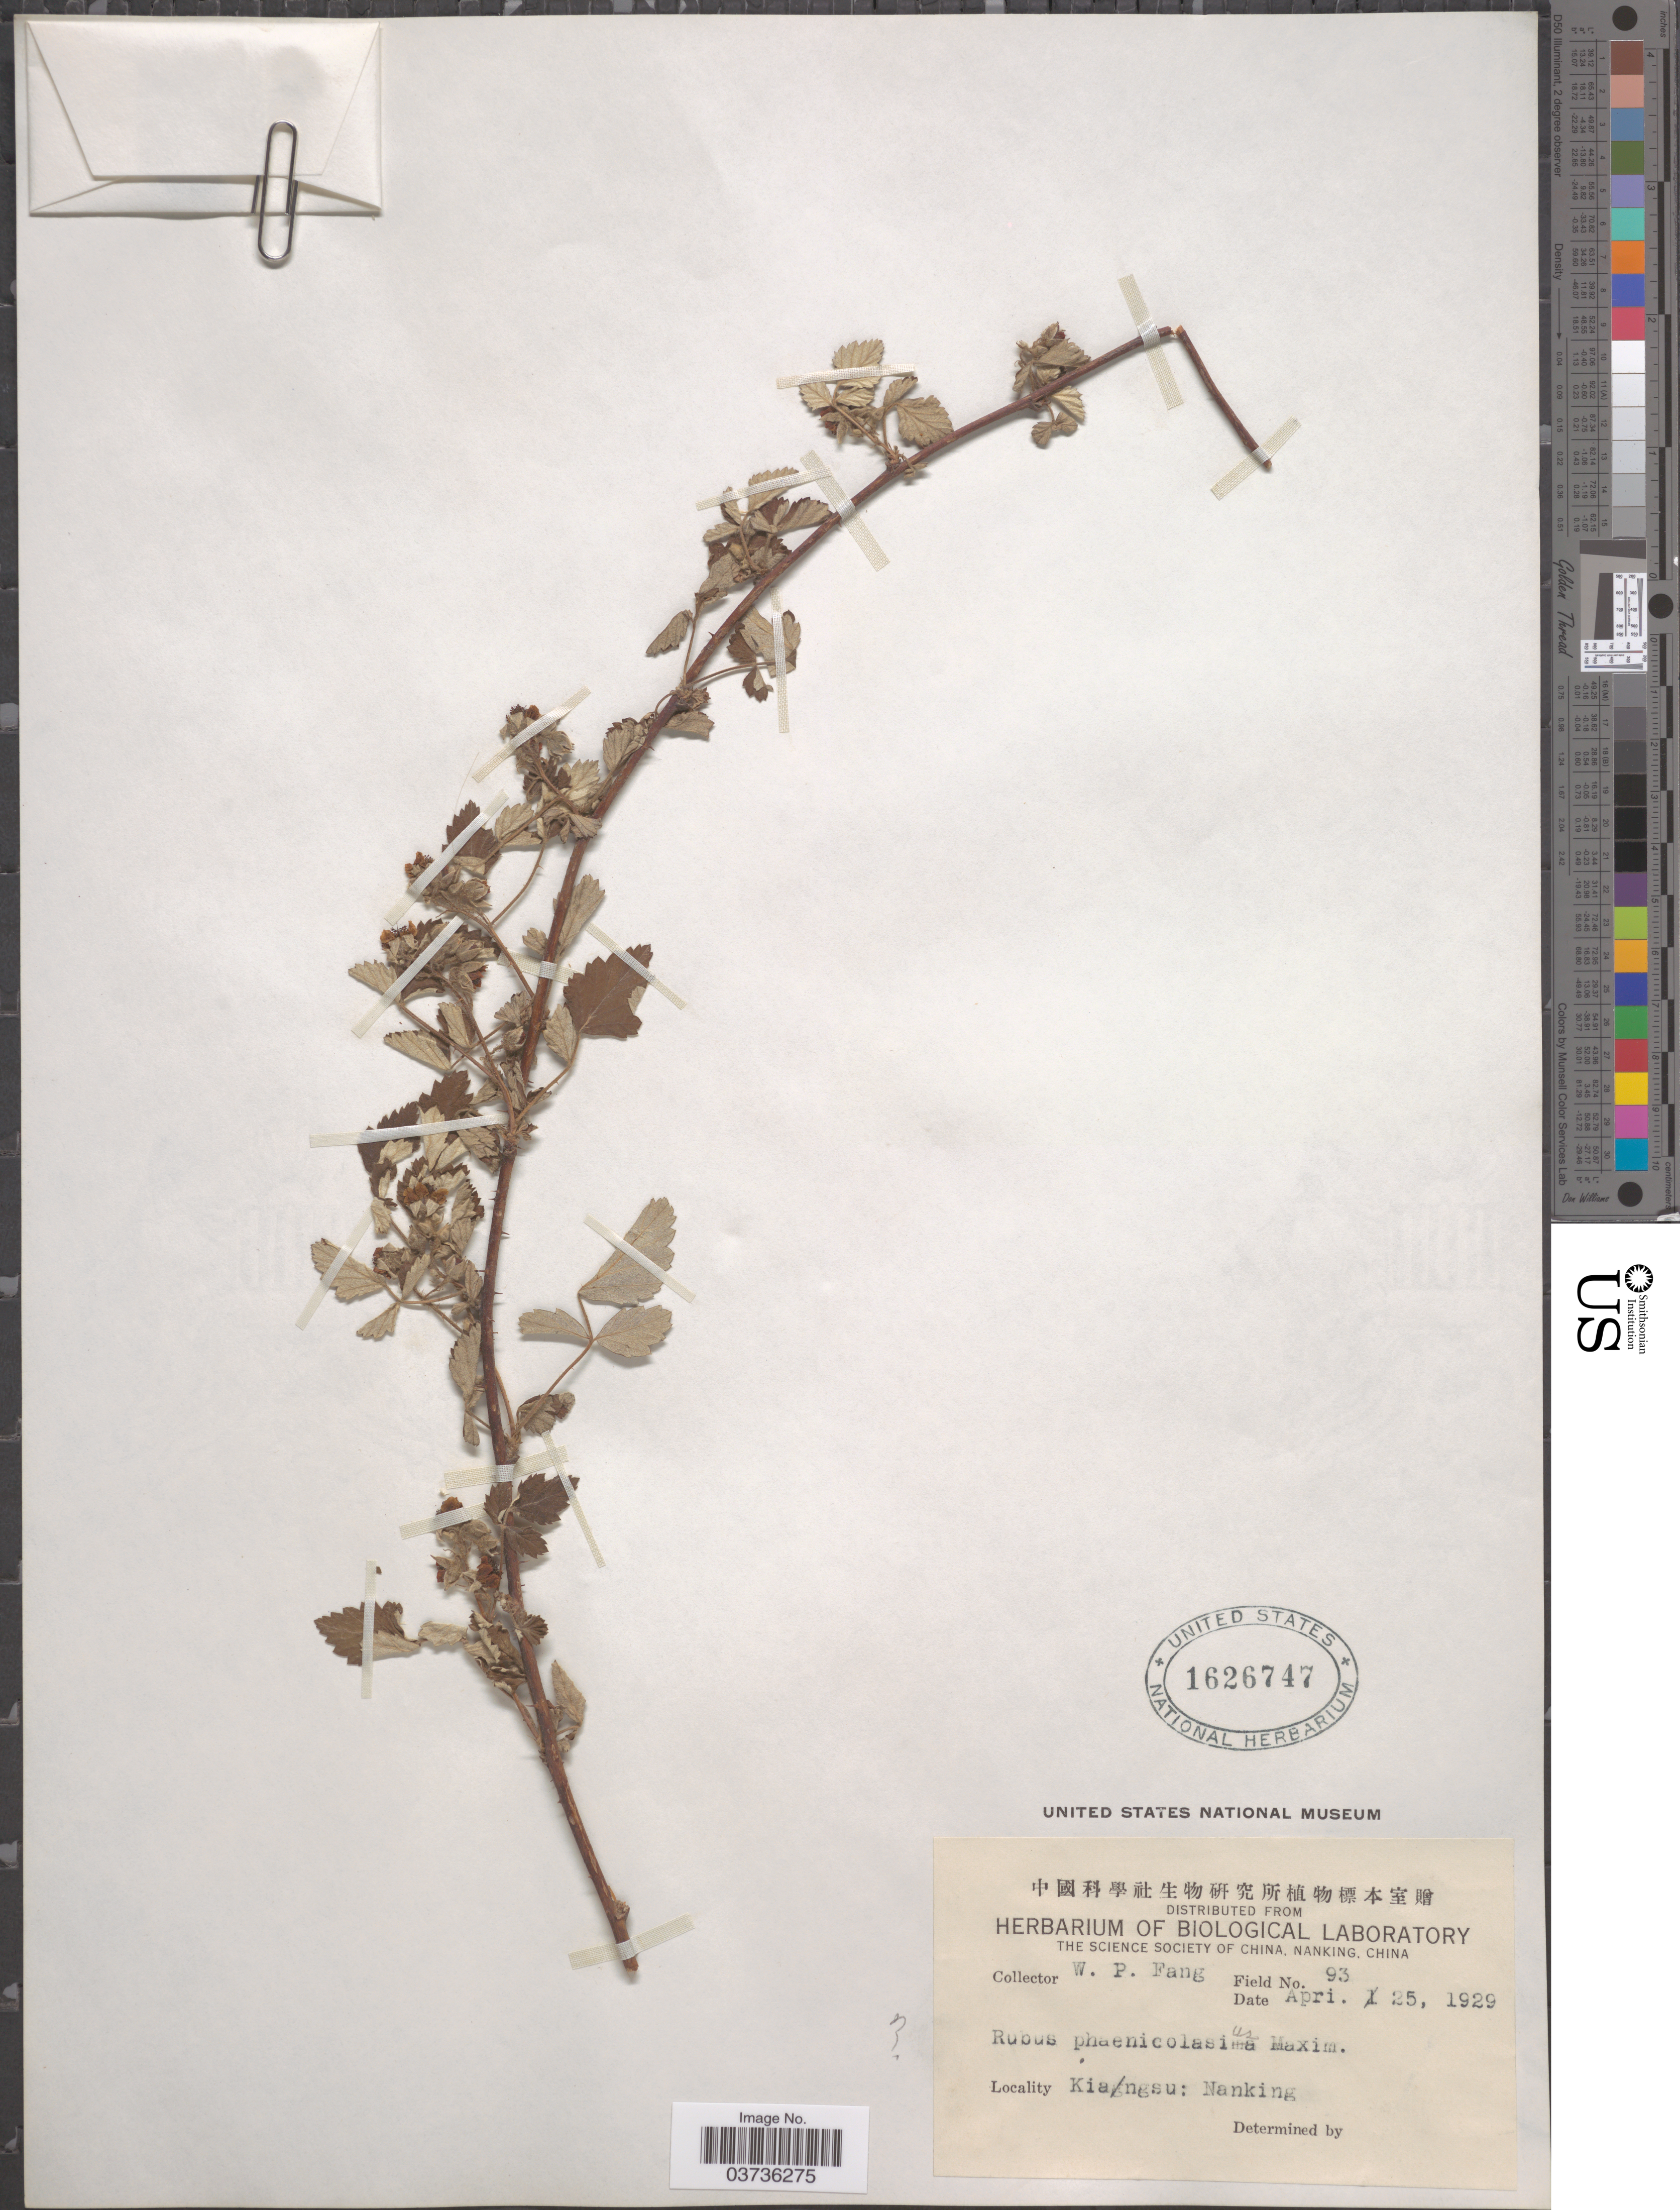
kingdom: Plantae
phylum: Tracheophyta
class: Magnoliopsida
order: Rosales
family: Rosaceae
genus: Rubus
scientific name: Rubus parvifolius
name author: L.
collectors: W. P. Fang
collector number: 93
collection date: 1929-04-25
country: China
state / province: Jiangsu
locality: Kiangsu: Nanking.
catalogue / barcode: US 1626747